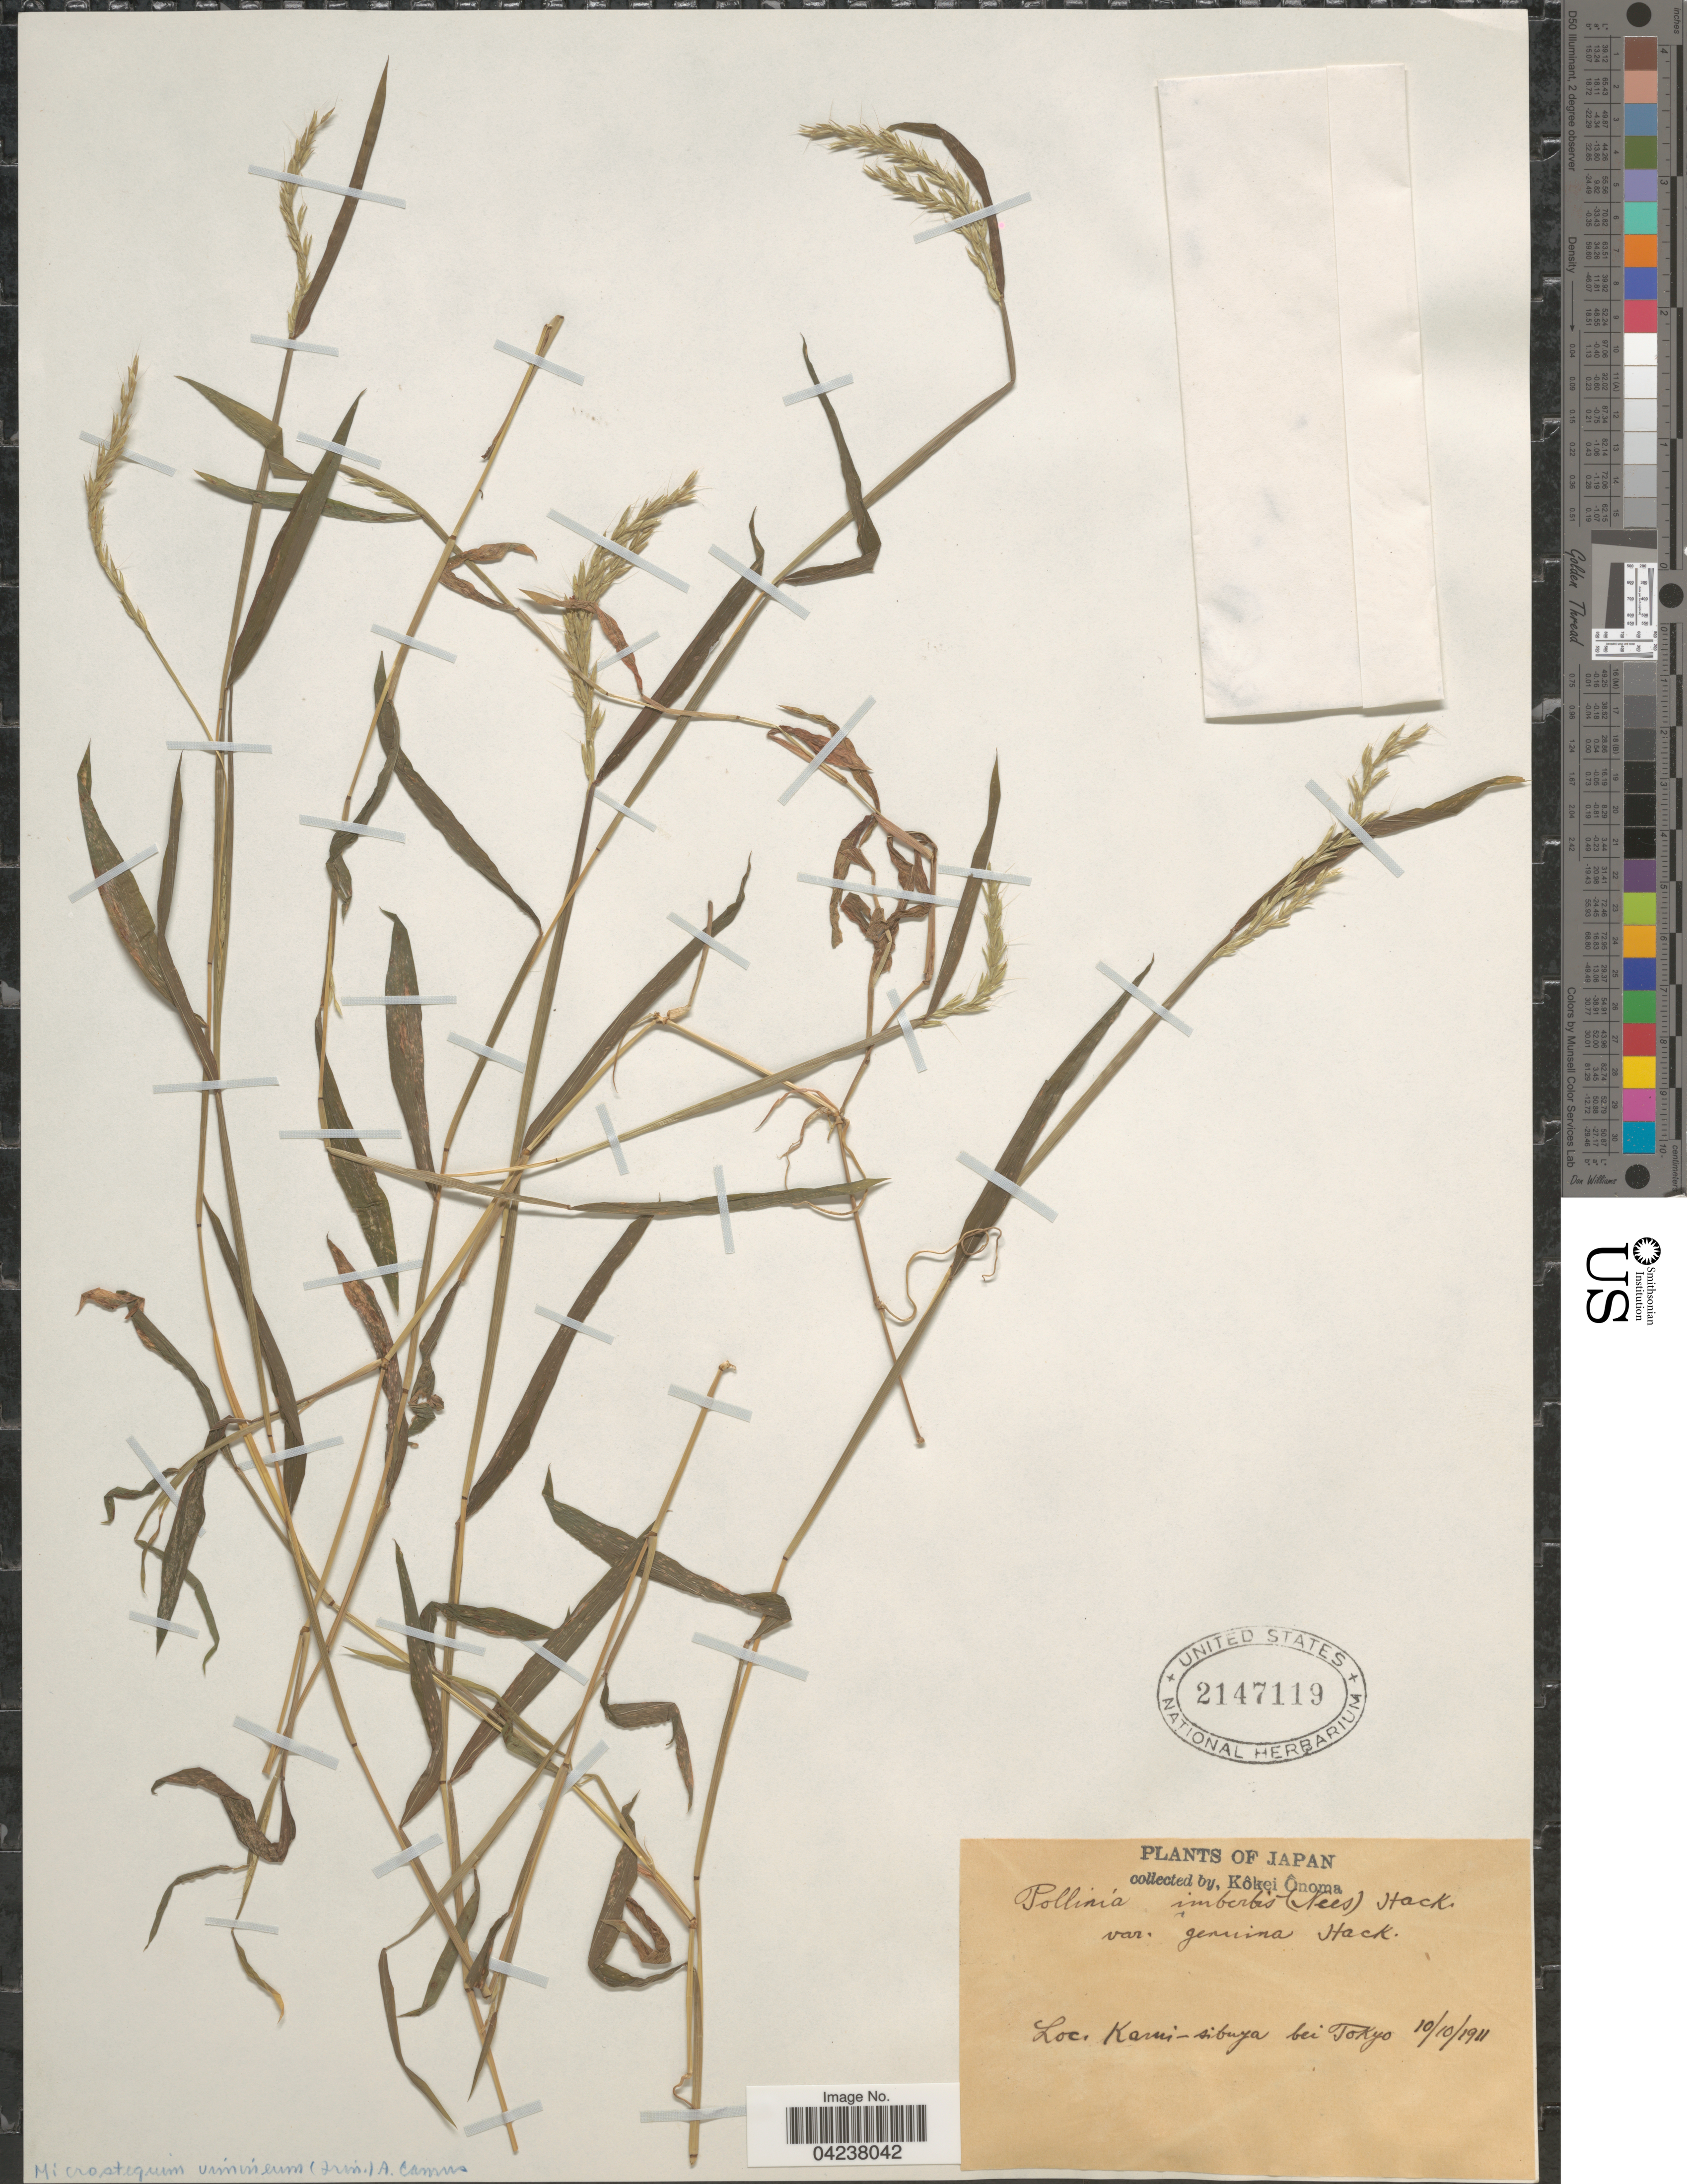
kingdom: Plantae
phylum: Tracheophyta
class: Liliopsida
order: Poales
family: Poaceae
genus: Microstegium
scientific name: Microstegium vimineum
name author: (Trin.) A. Camus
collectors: K. Onoma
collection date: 1911-10-10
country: Japan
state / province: Tokyo, Federal City of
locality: Kami-sibuya bei Tokyo.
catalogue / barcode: US 2147119